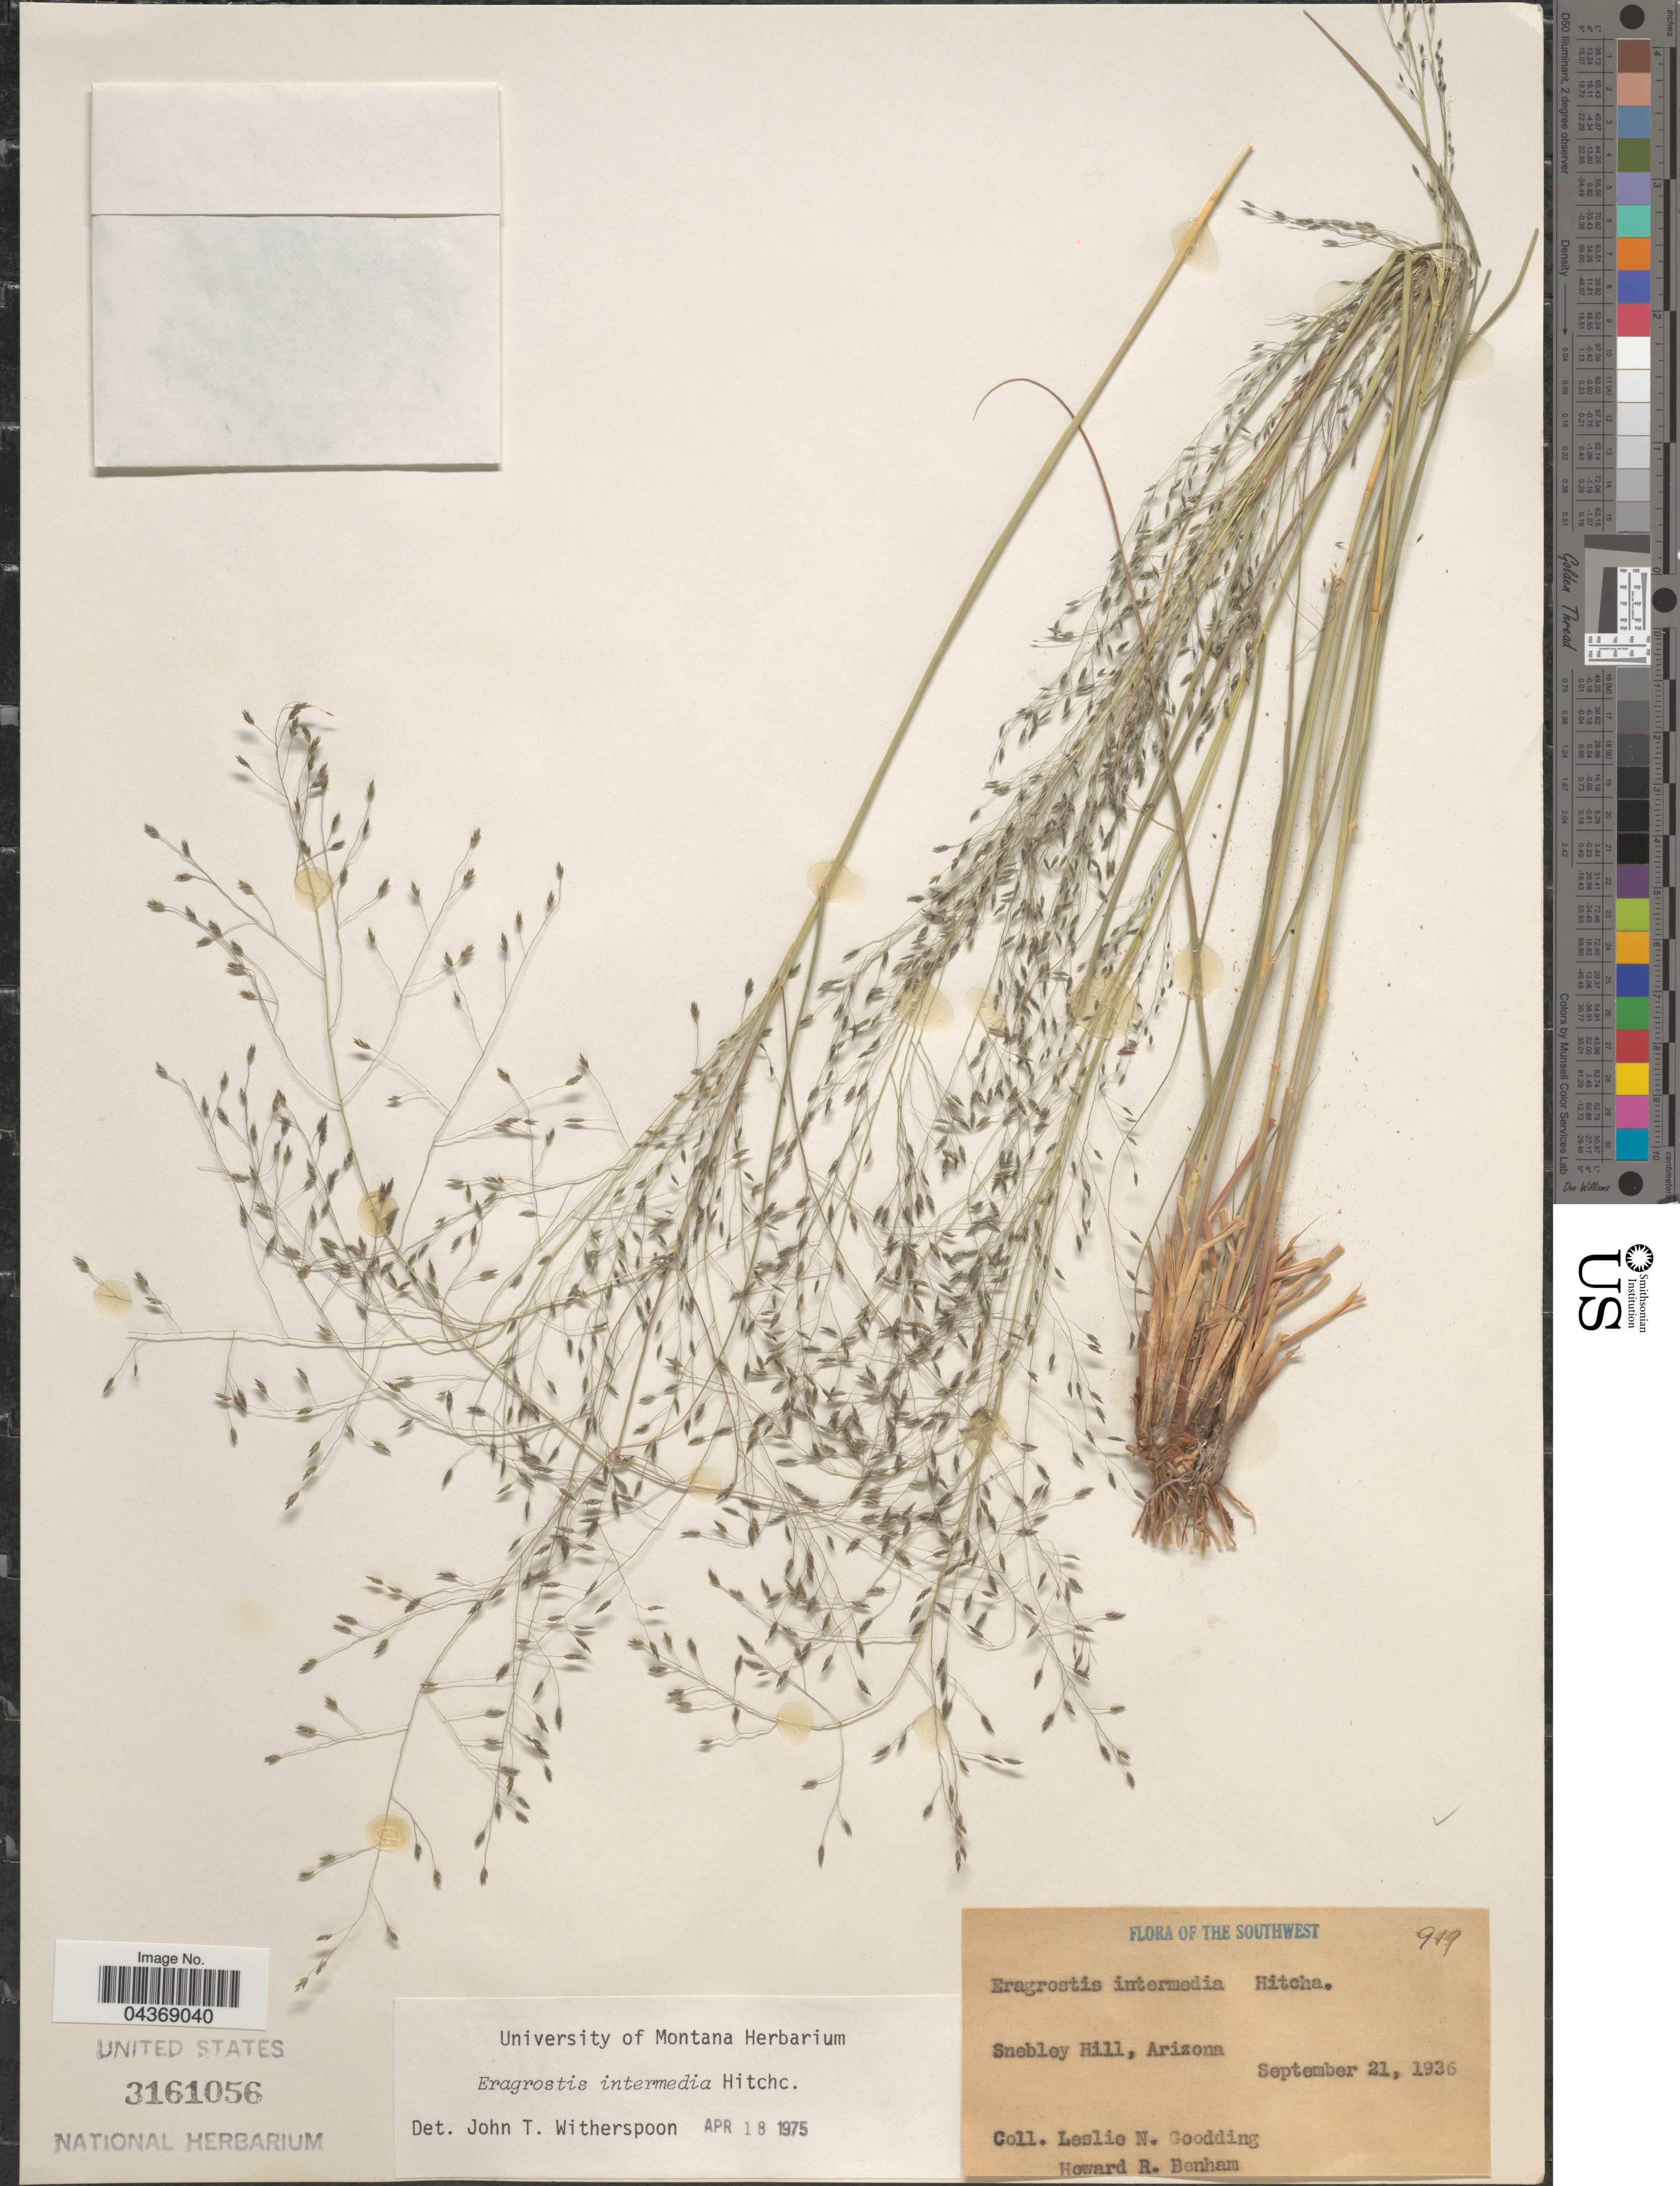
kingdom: Plantae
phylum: Tracheophyta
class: Liliopsida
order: Poales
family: Poaceae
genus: Eragrostis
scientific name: Eragrostis intermedia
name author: Hitchc.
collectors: L. N. Goodding & H. Benham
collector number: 919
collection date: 1936-09-21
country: United States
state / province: Arizona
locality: The Southwest. Snebley Hill.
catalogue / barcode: US 3161056